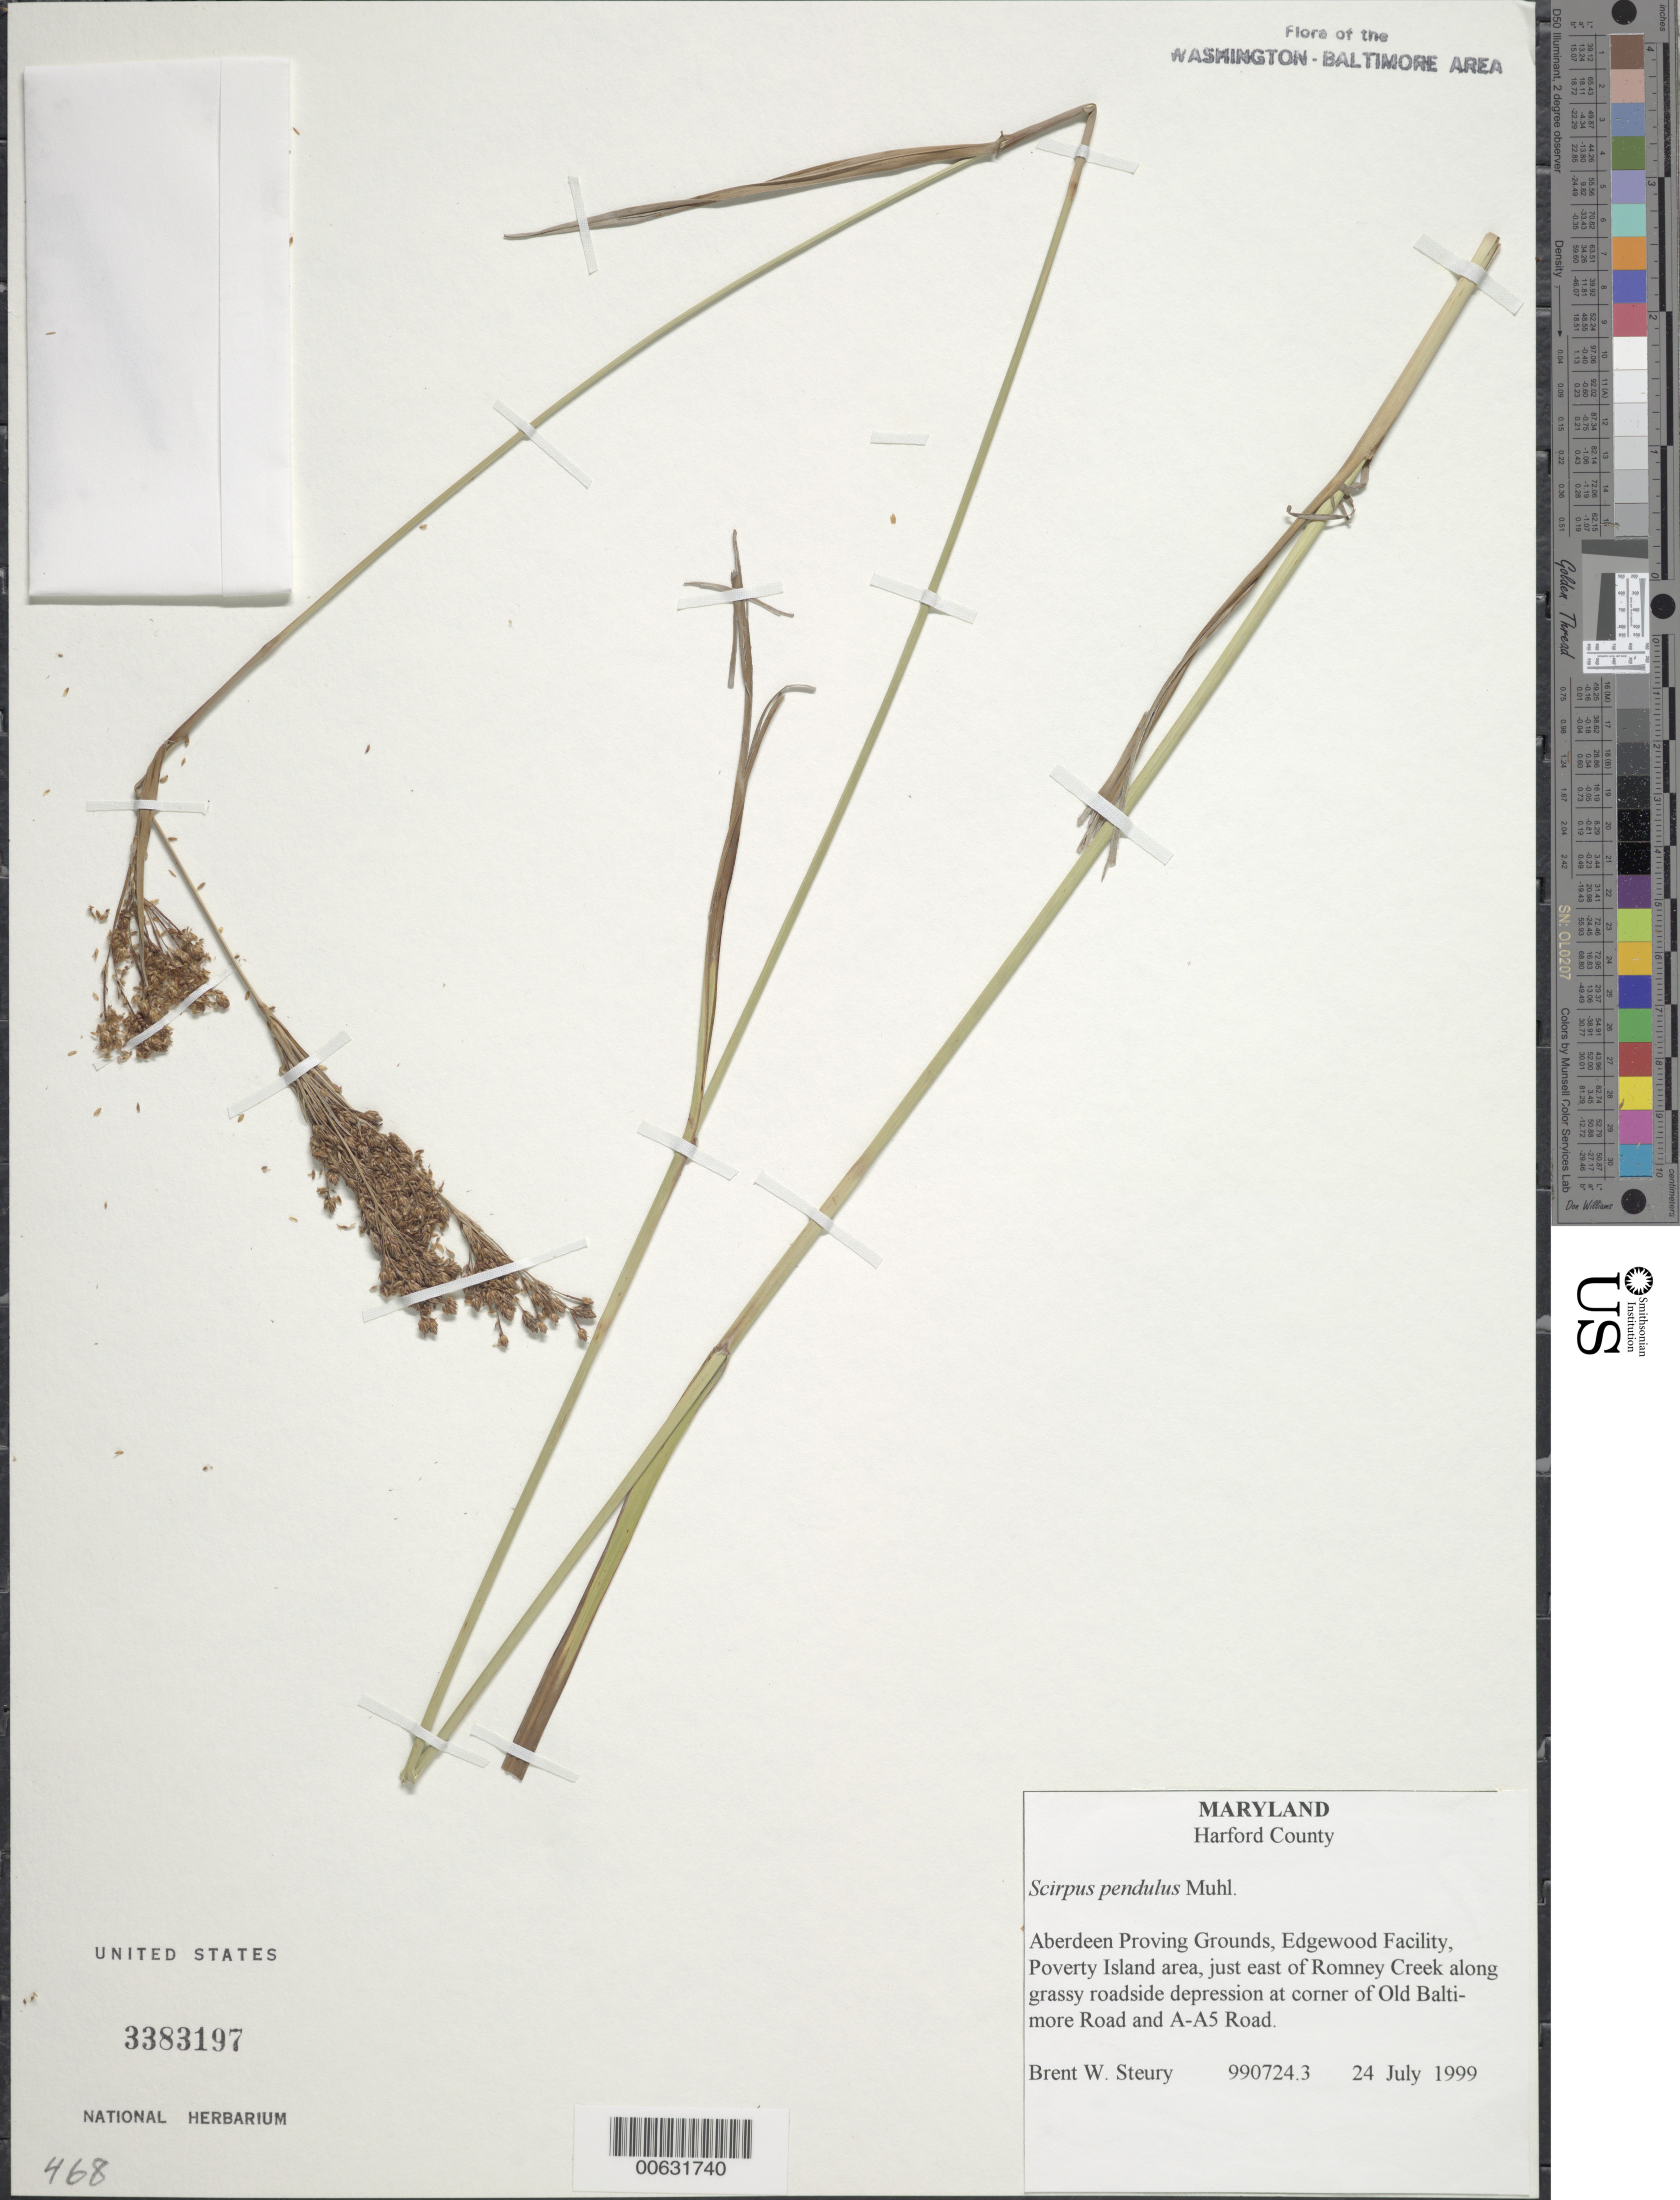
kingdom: Plantae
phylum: Tracheophyta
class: Liliopsida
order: Poales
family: Cyperaceae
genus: Scirpus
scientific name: Scirpus pendulus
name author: Muhl.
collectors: B. Steury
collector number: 990724.3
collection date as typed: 24 Jul 1999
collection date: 1999-07-24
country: United States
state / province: Maryland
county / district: Harford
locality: Aberdeen Proving Grounds, Edgewood Facility, Poverty Island Area, east of Romney Creek, at the corner of Old Baltimore Road and A-A5 Road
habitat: Along grassy roadside depression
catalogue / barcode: US 3383197